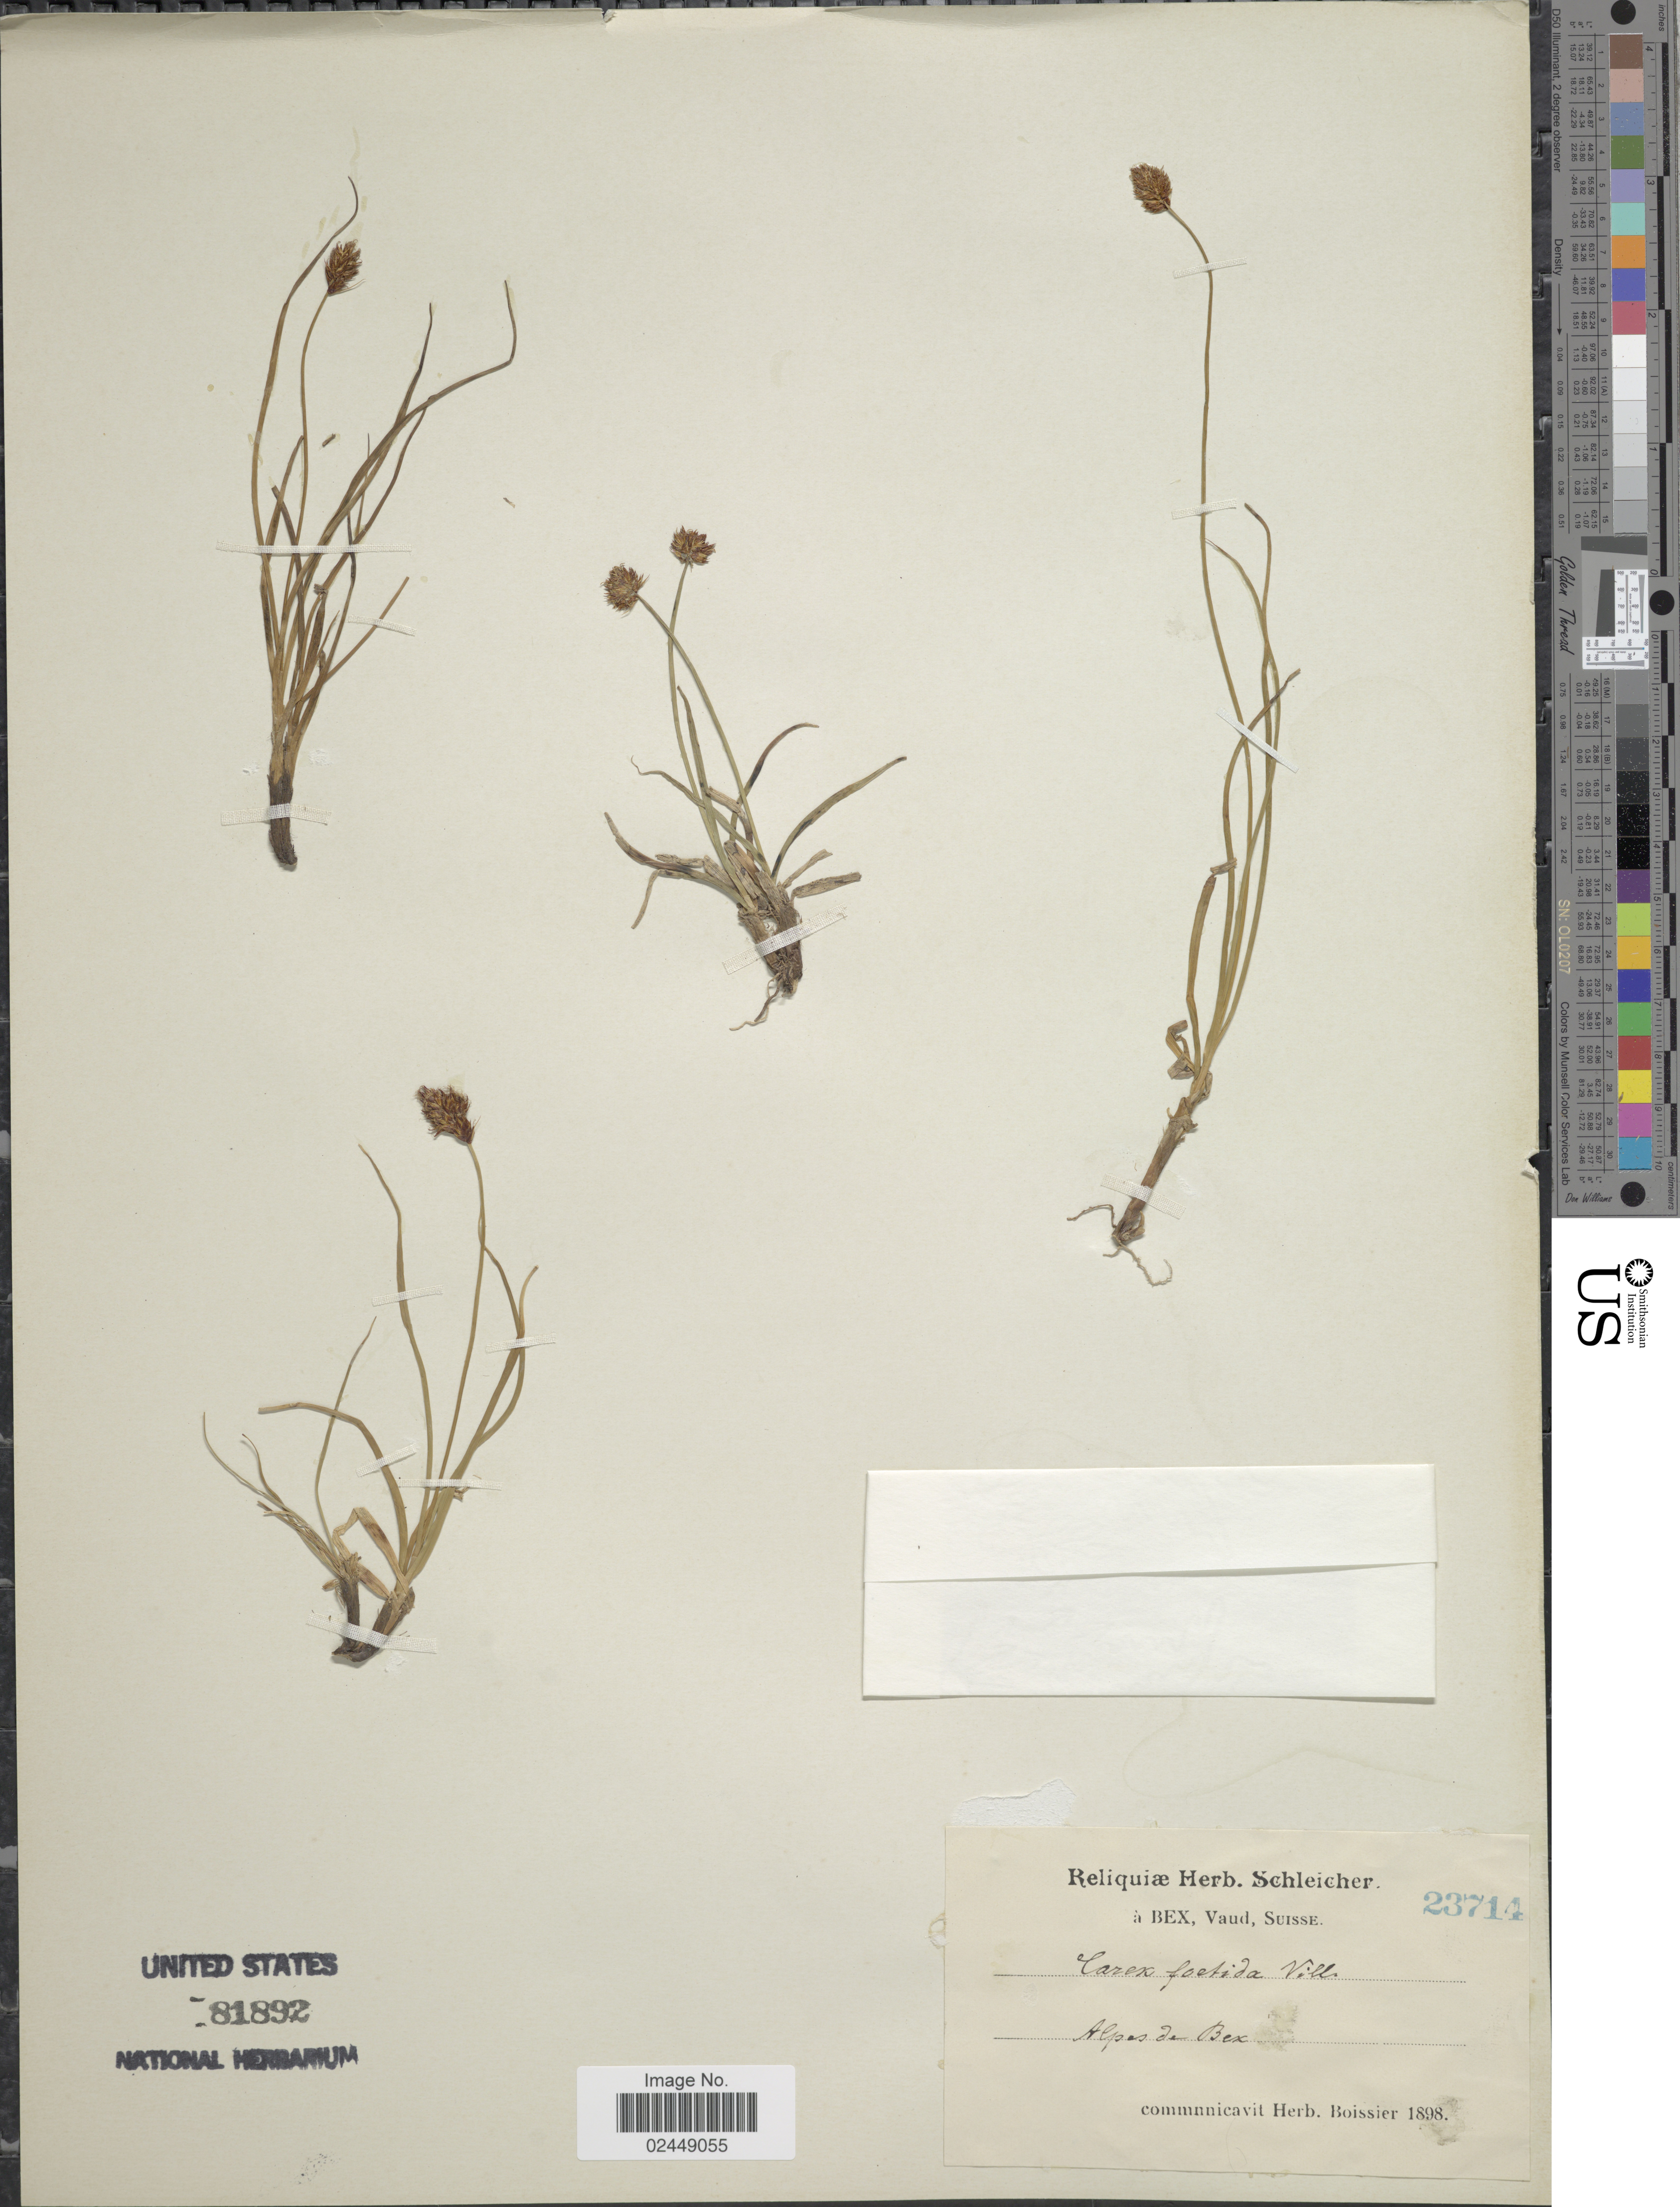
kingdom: Plantae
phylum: Tracheophyta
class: Liliopsida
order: Poales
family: Cyperaceae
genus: Carex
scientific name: Carex foetida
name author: All.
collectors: ex herb. Schleicher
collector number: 23714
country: Switzerland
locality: Alpes de Bex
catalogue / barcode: US 81892